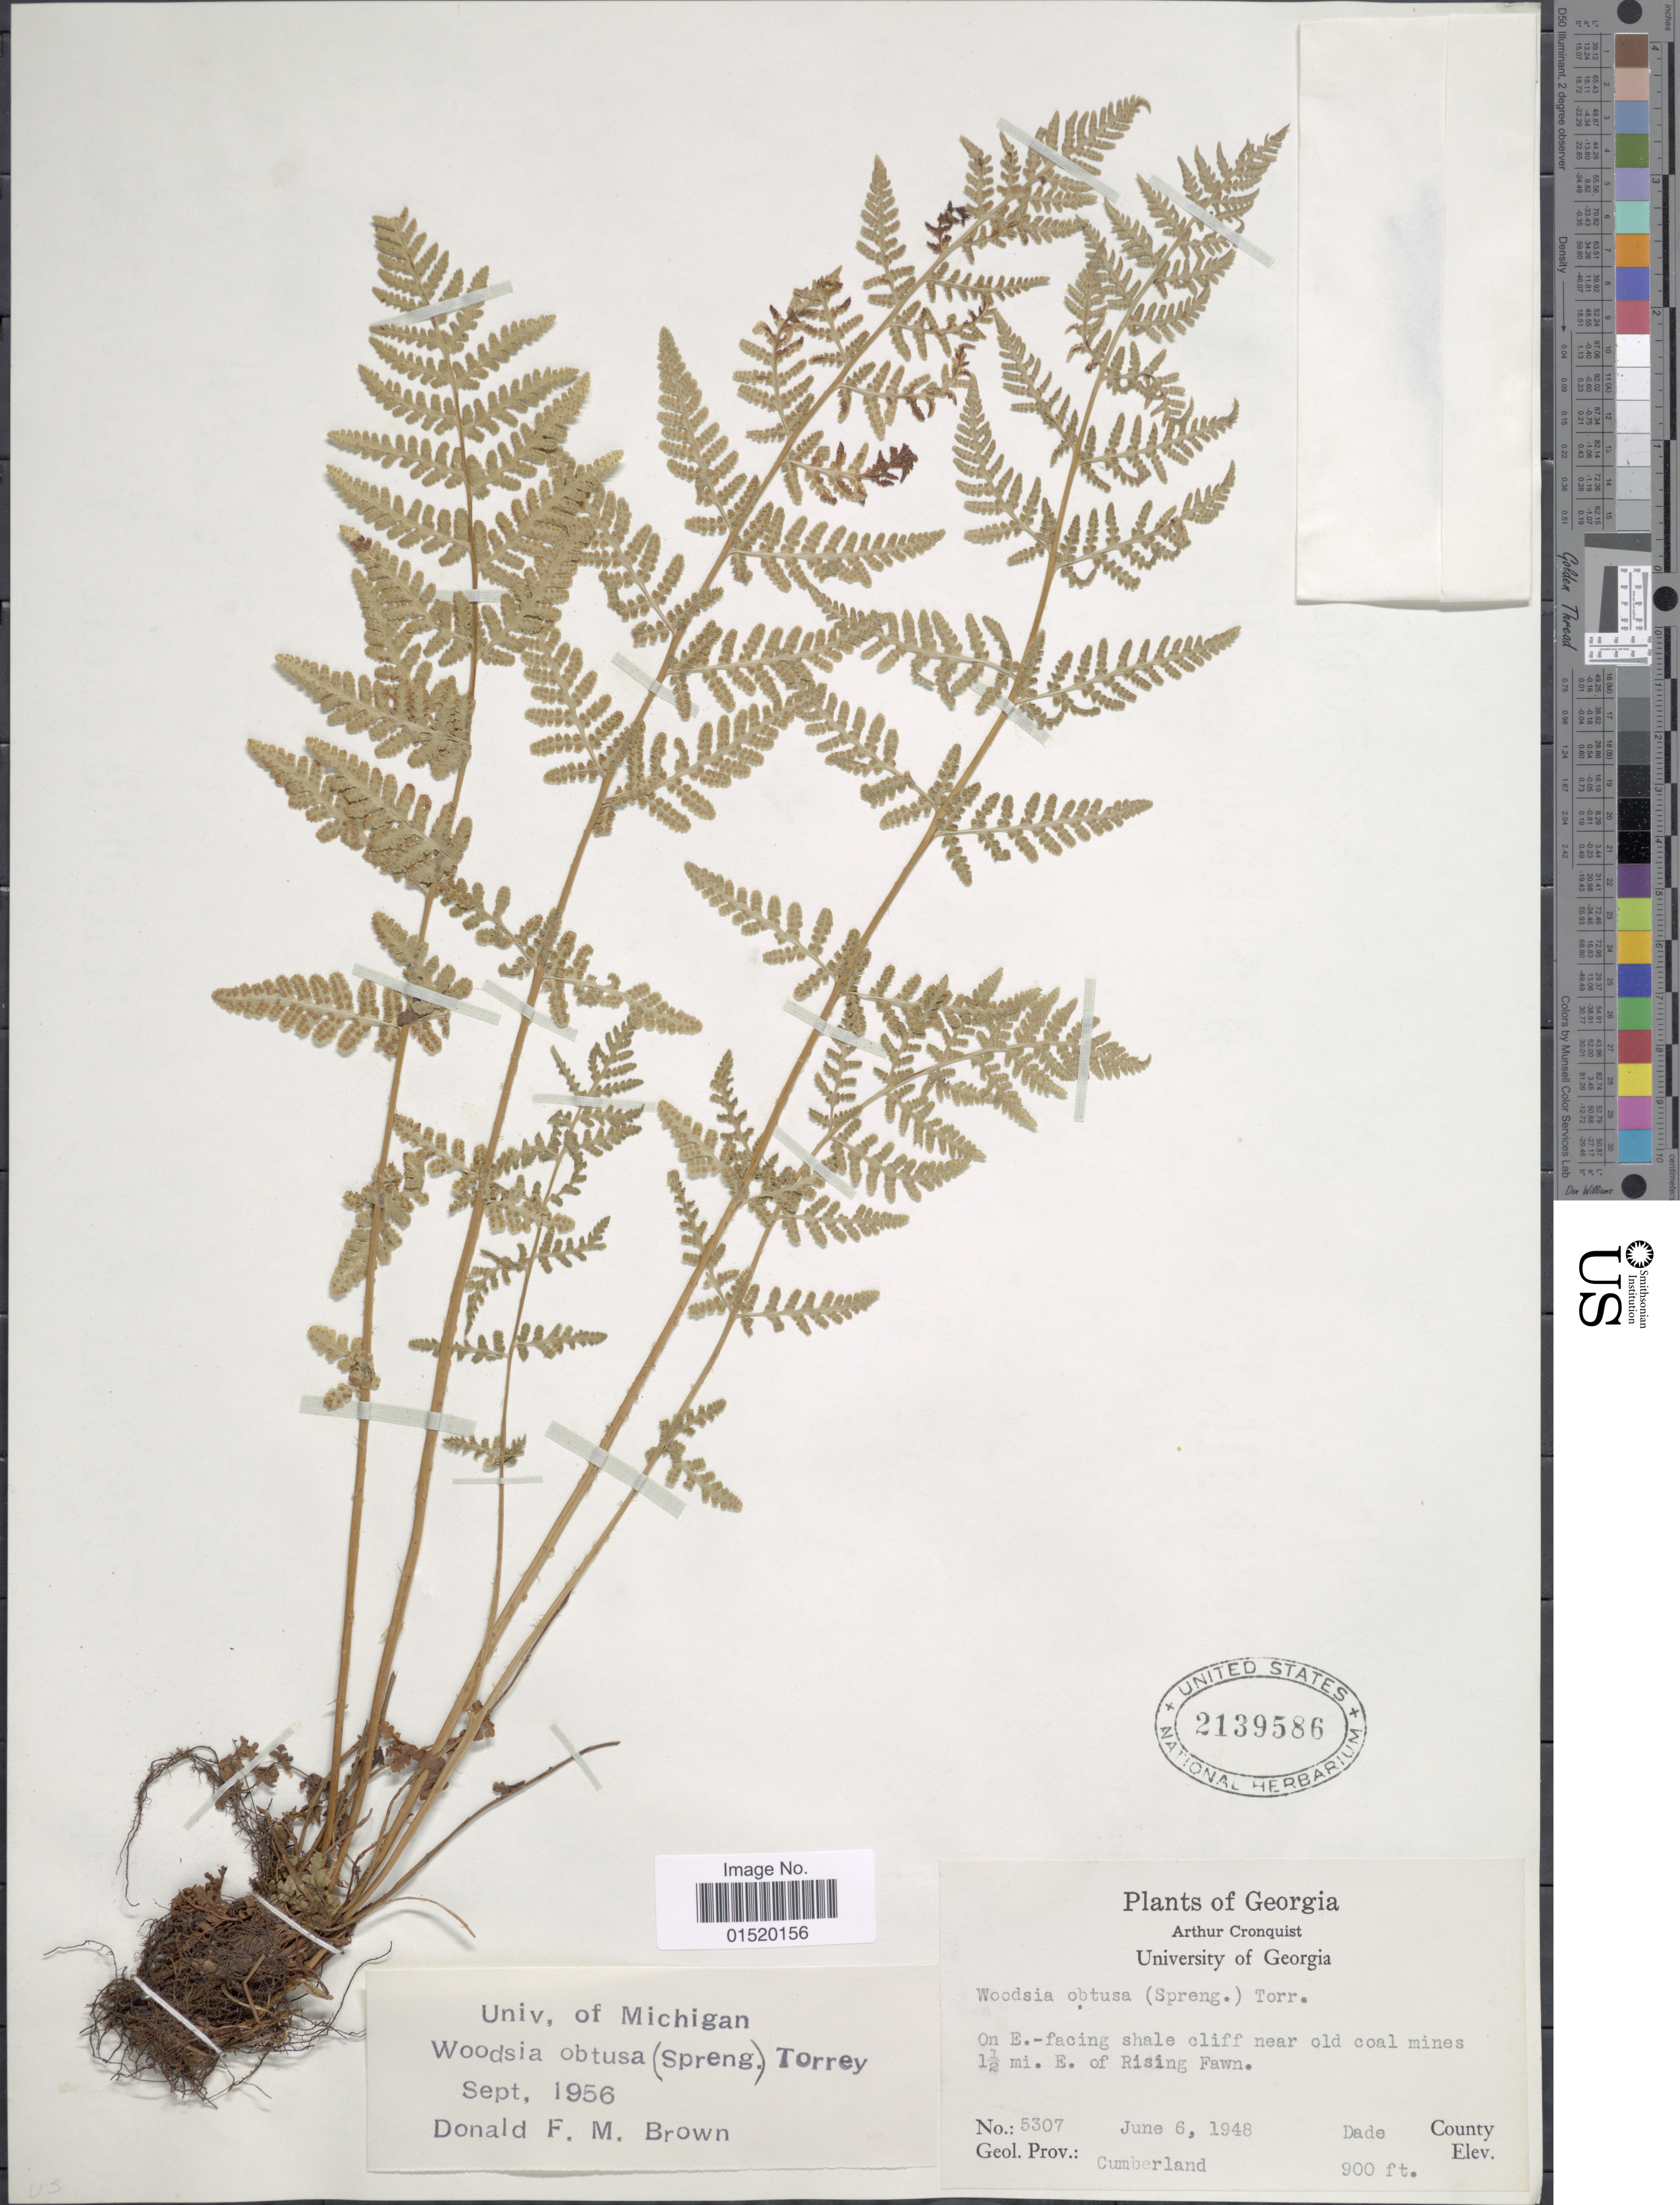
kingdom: Plantae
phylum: Tracheophyta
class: Polypodiopsida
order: Polypodiales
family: Woodsiaceae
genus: Woodsia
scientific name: Woodsia obtusa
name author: (Spreng.) Torr.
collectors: A. J. Cronquist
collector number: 5307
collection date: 1948-06-06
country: United States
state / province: Georgia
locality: On E.-facing shale cliff near old coal mines 1½ mi. E. of Rising Fawn, Dade County, Geol. Prov. Cumberland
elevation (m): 274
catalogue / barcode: US 2139586